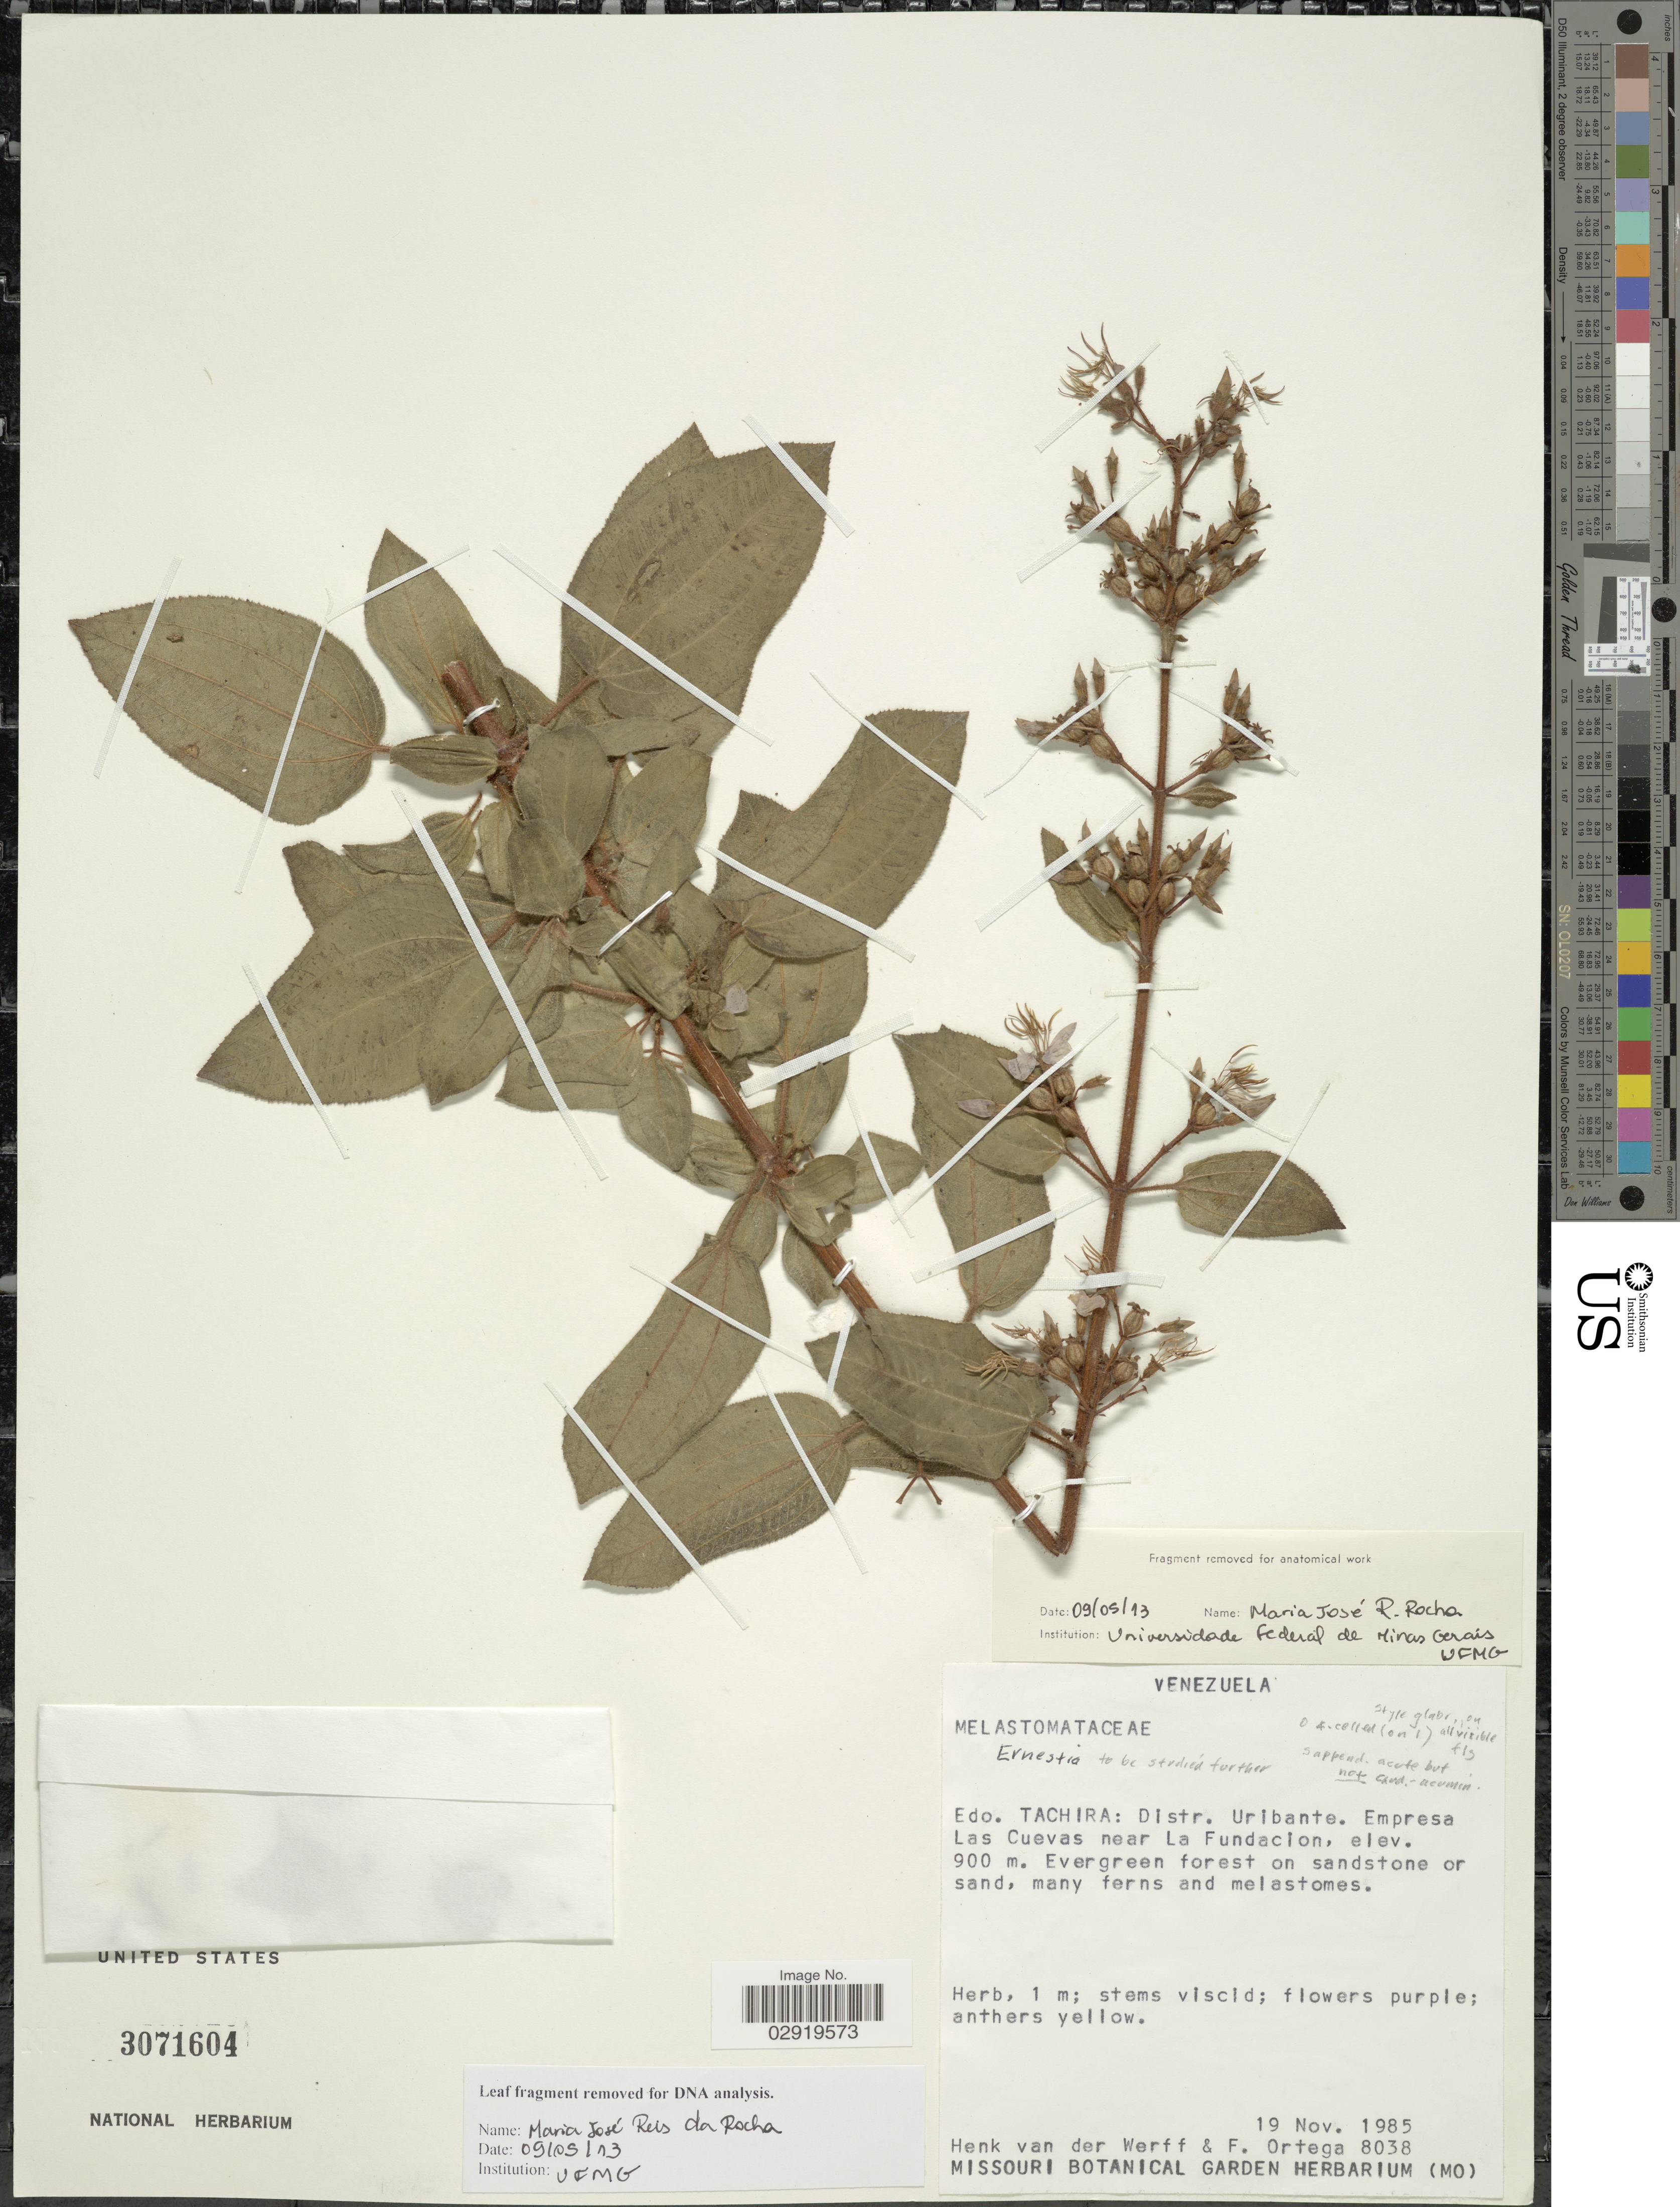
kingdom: Plantae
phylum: Tracheophyta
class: Magnoliopsida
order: Myrtales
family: Melastomataceae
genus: Ernestia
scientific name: Ernestia maguirei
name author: Wurdack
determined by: Nunes da Silva, Diego, (RB), Jardim Botanico do Rio de Janeiro - Herbario (BRAZIL)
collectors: H. van der Werff & F. J. Ortega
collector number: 8038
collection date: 1985-11-19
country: Venezuela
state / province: Tachira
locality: Distr. Uribante. Empresa Las Cuevas near La Fundacion.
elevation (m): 900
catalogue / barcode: US 3071604